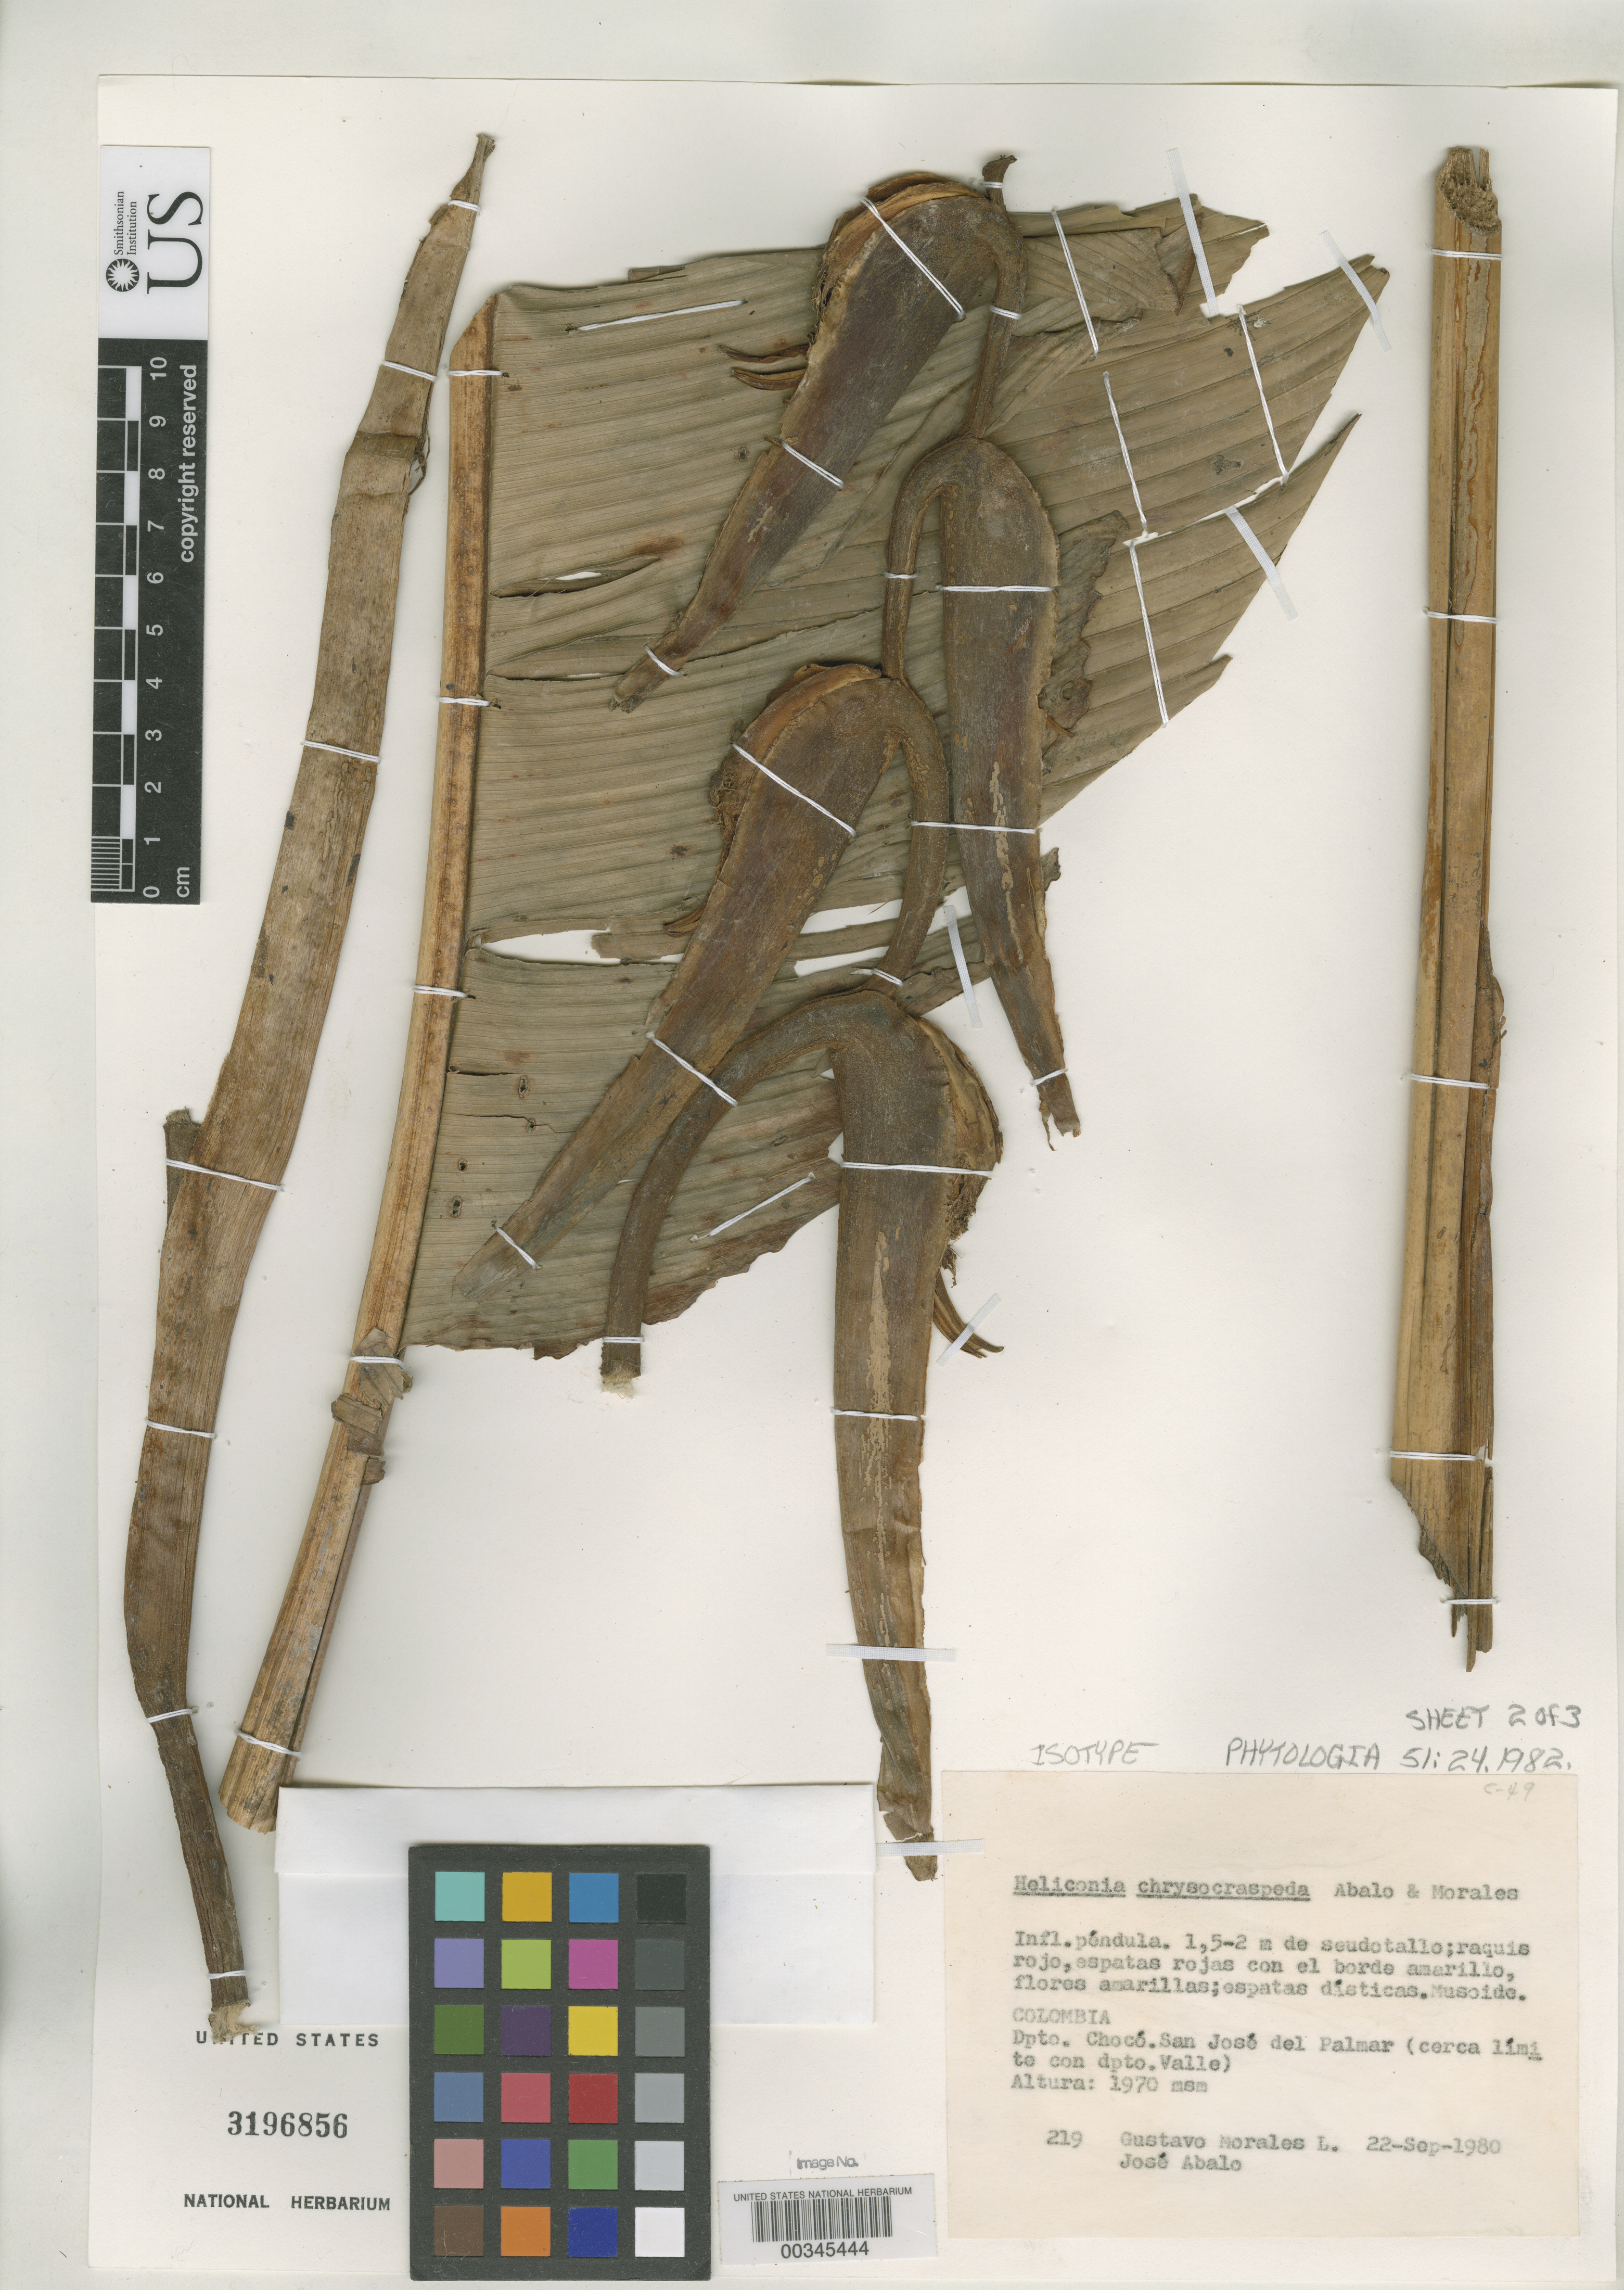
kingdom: Plantae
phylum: Tracheophyta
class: Liliopsida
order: Zingiberales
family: Heliconiaceae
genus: Heliconia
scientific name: Heliconia chrysocraspeda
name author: Abalo & G. Morales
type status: Isotype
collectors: G. Morales L. & J. E. Abalo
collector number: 219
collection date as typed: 22 Sep 1980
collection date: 1980-09-22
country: Colombia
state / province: Chocó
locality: San Jose del Palmar, Cerca limite con DPto. Valle.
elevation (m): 1970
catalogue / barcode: US 3196856